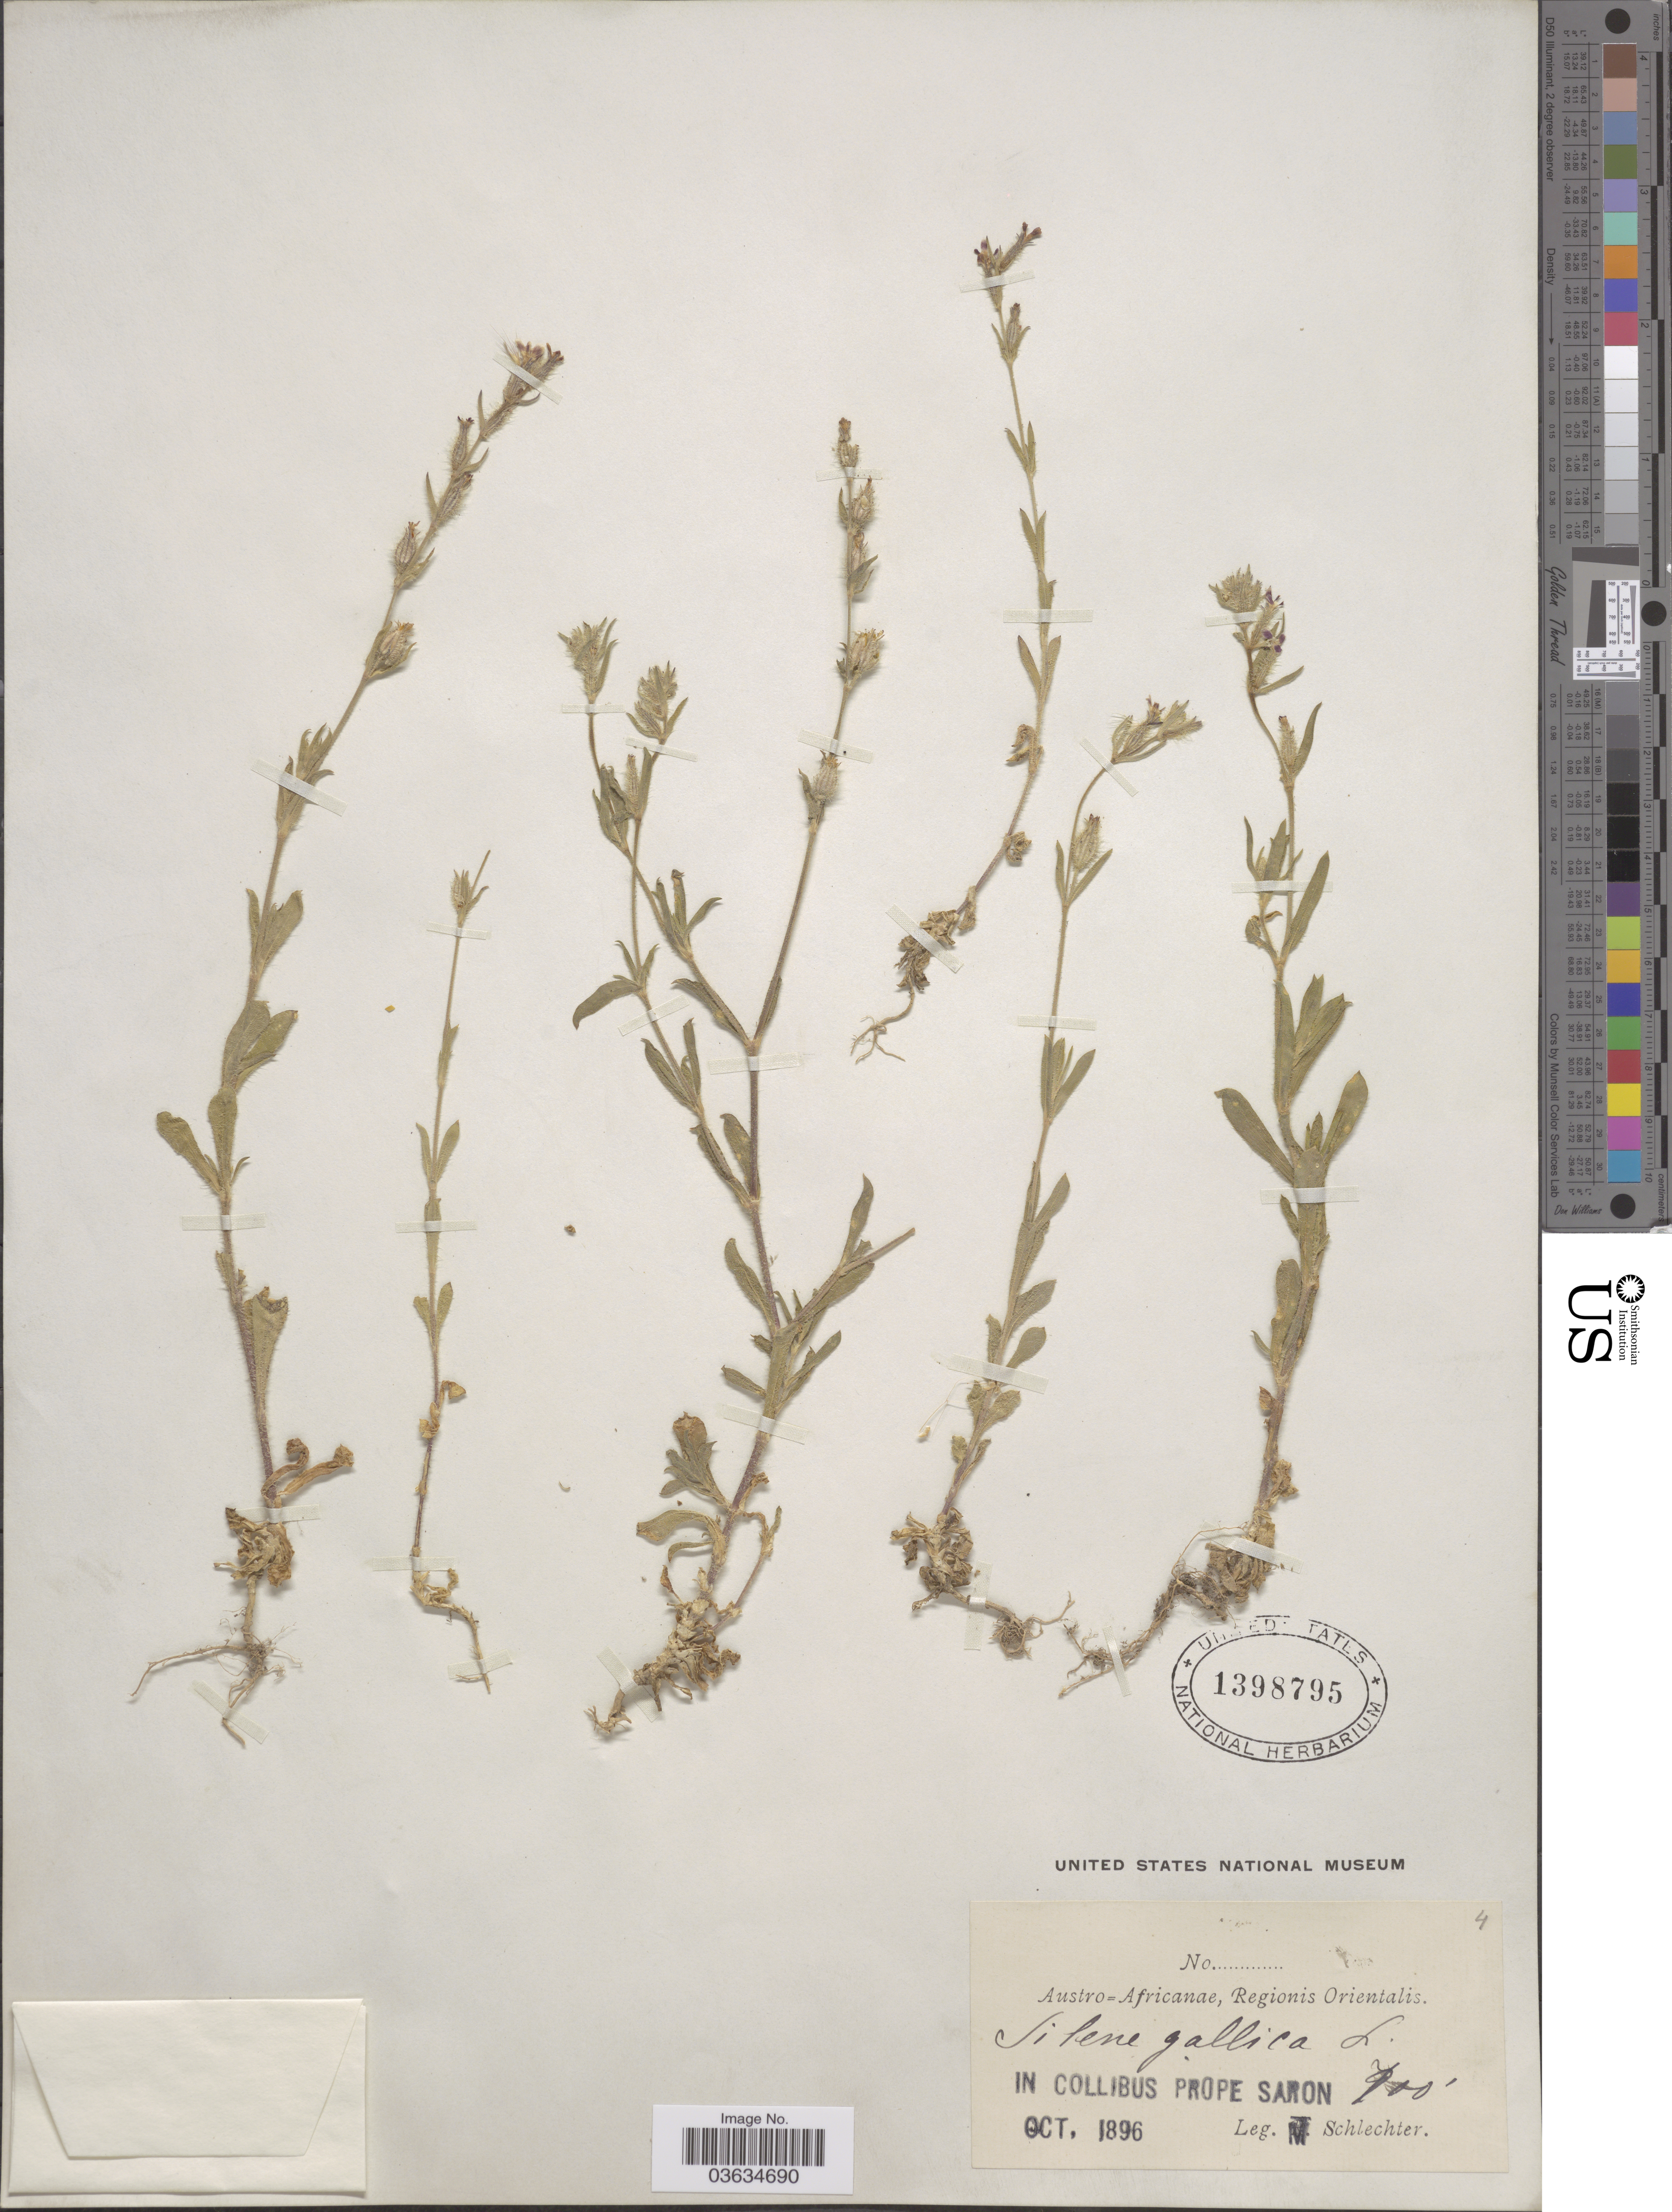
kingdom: Plantae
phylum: Tracheophyta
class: Magnoliopsida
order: Caryophyllales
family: Caryophyllaceae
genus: Silene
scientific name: Silene gallica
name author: L.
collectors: M. Schlechter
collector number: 4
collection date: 1896-10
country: South Africa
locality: Austro=Africanae, Regionis Orientalis. In Collibus prope Saron.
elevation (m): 213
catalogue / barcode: US 1398795